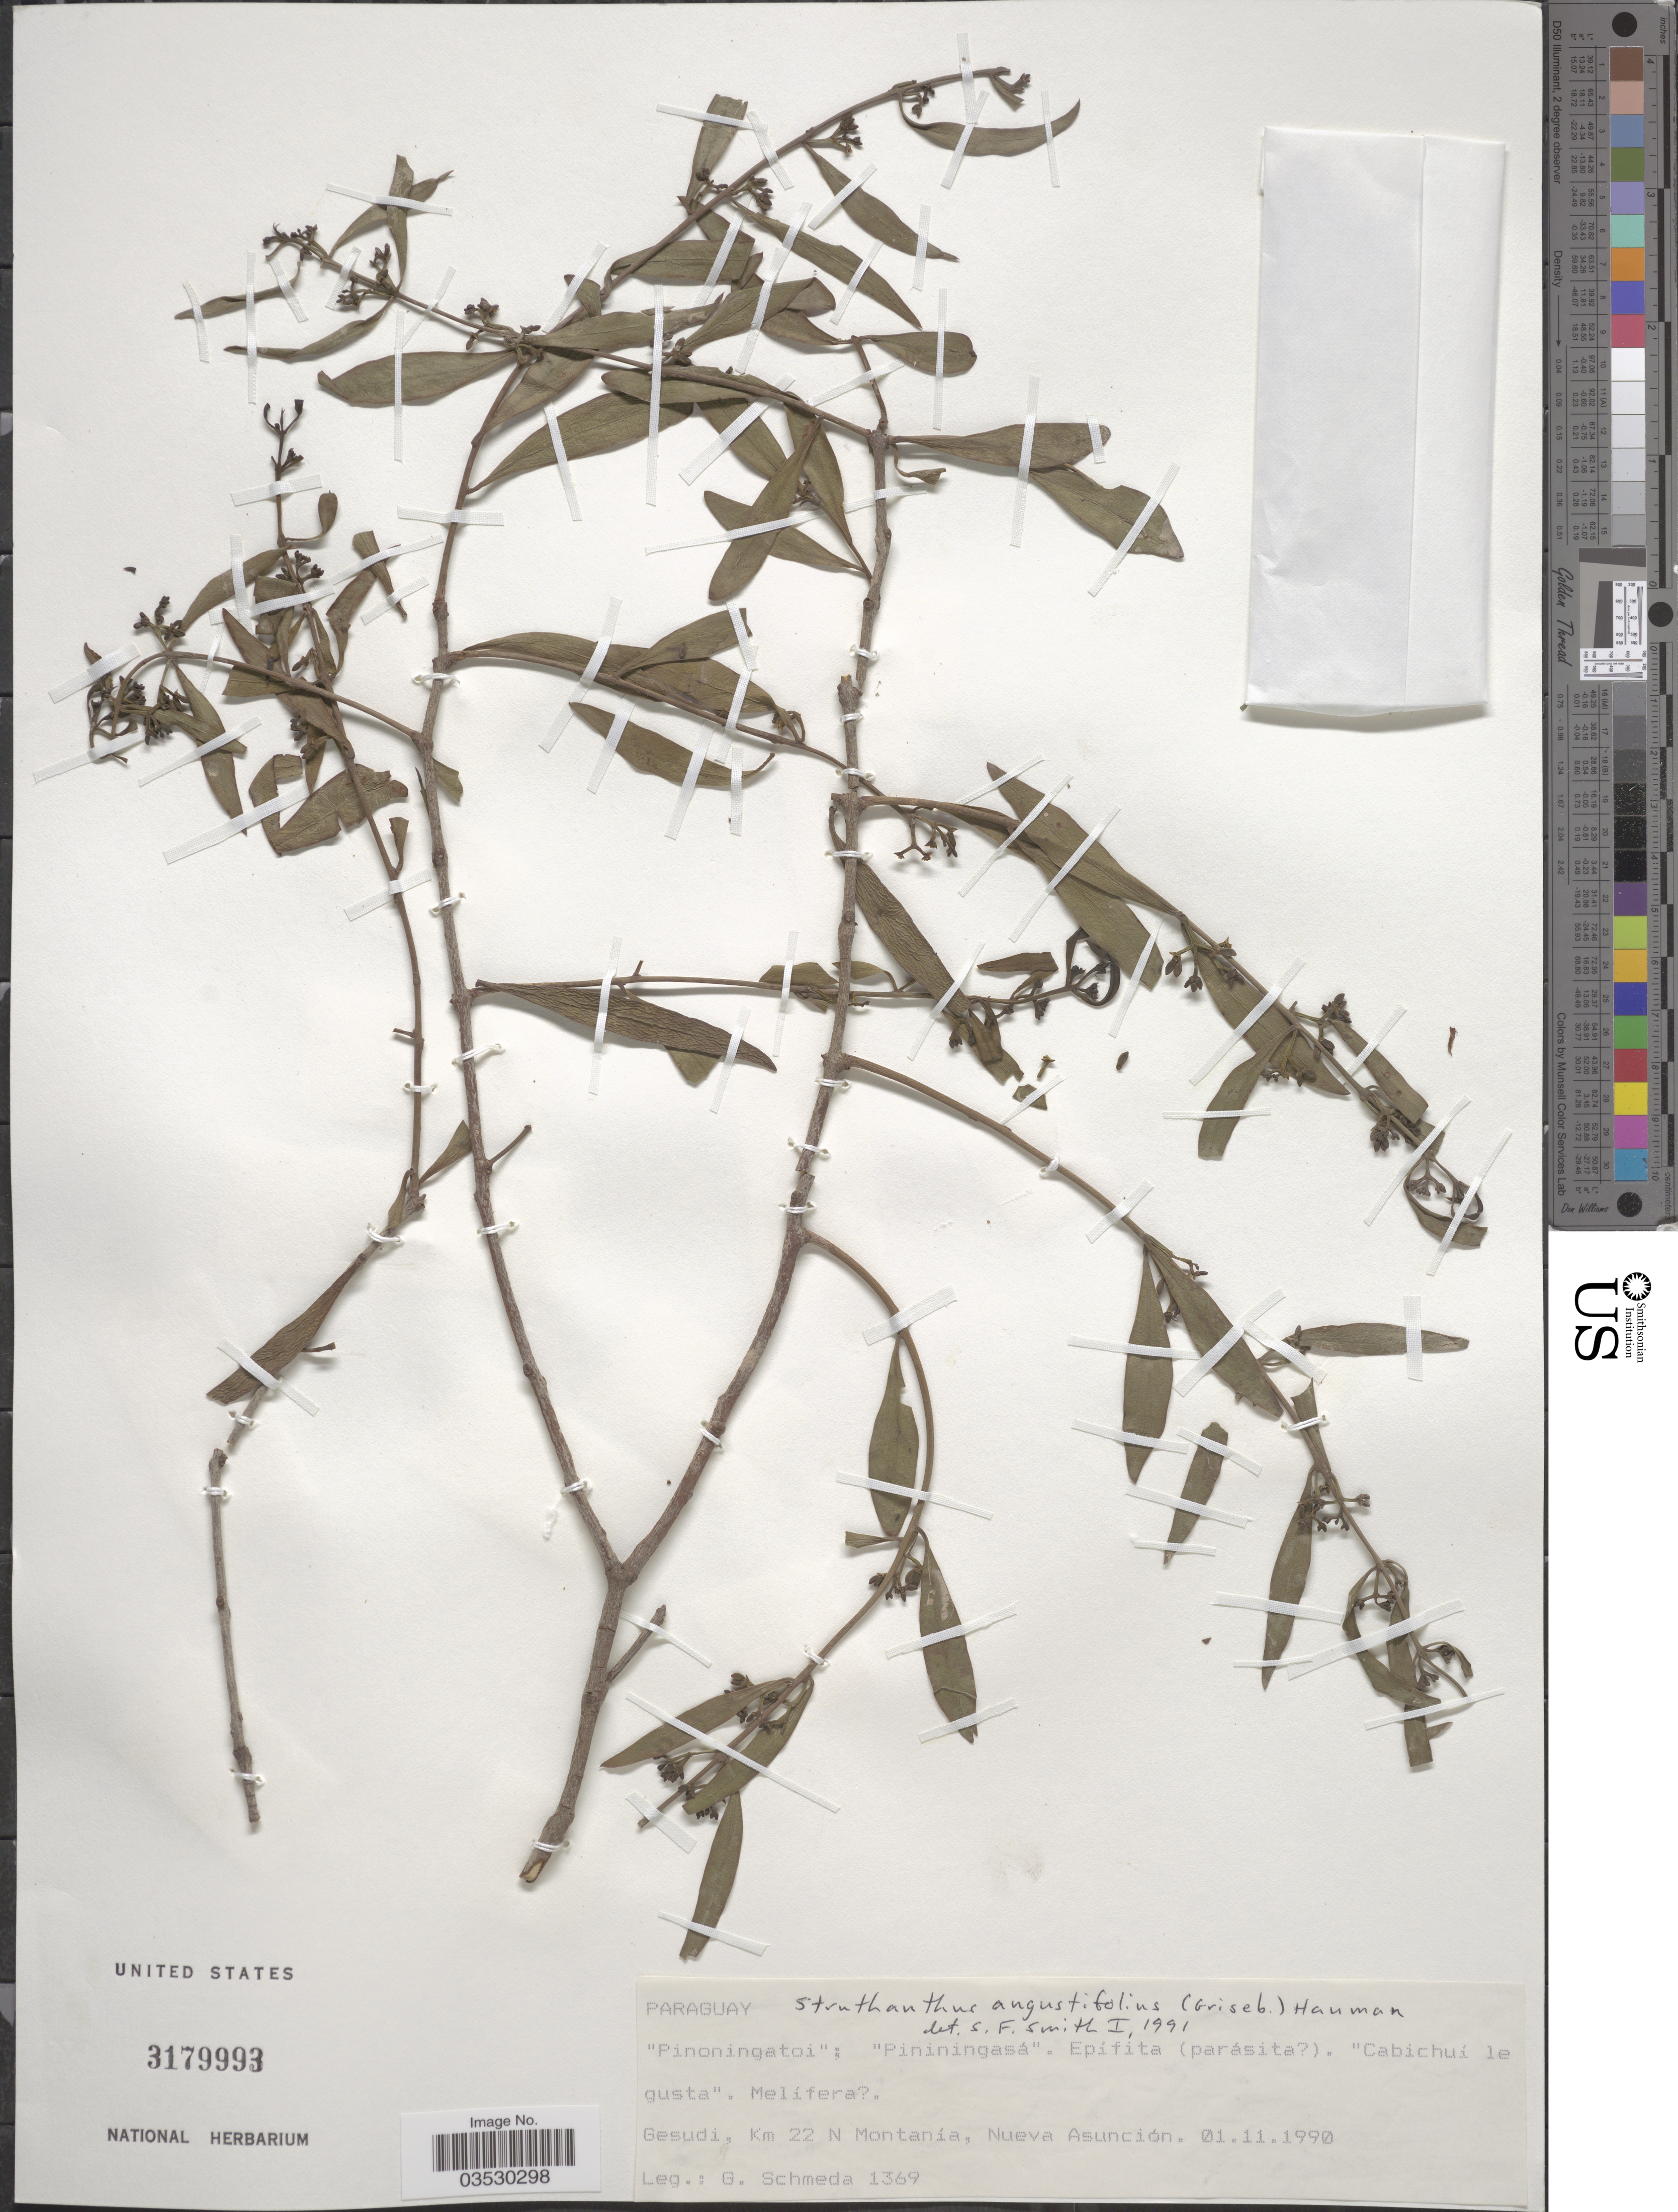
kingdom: Plantae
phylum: Tracheophyta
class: Magnoliopsida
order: Santalales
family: Loranthaceae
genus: Struthanthus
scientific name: Struthanthus angustifolius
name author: (Griseb.) Hauman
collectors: G. Schmeda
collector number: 1369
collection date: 1990-11-01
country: Paraguay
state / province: Asuncion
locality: Gesudi, Km 22 N Montanía, Nueva Asunción.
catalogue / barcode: US 3179993